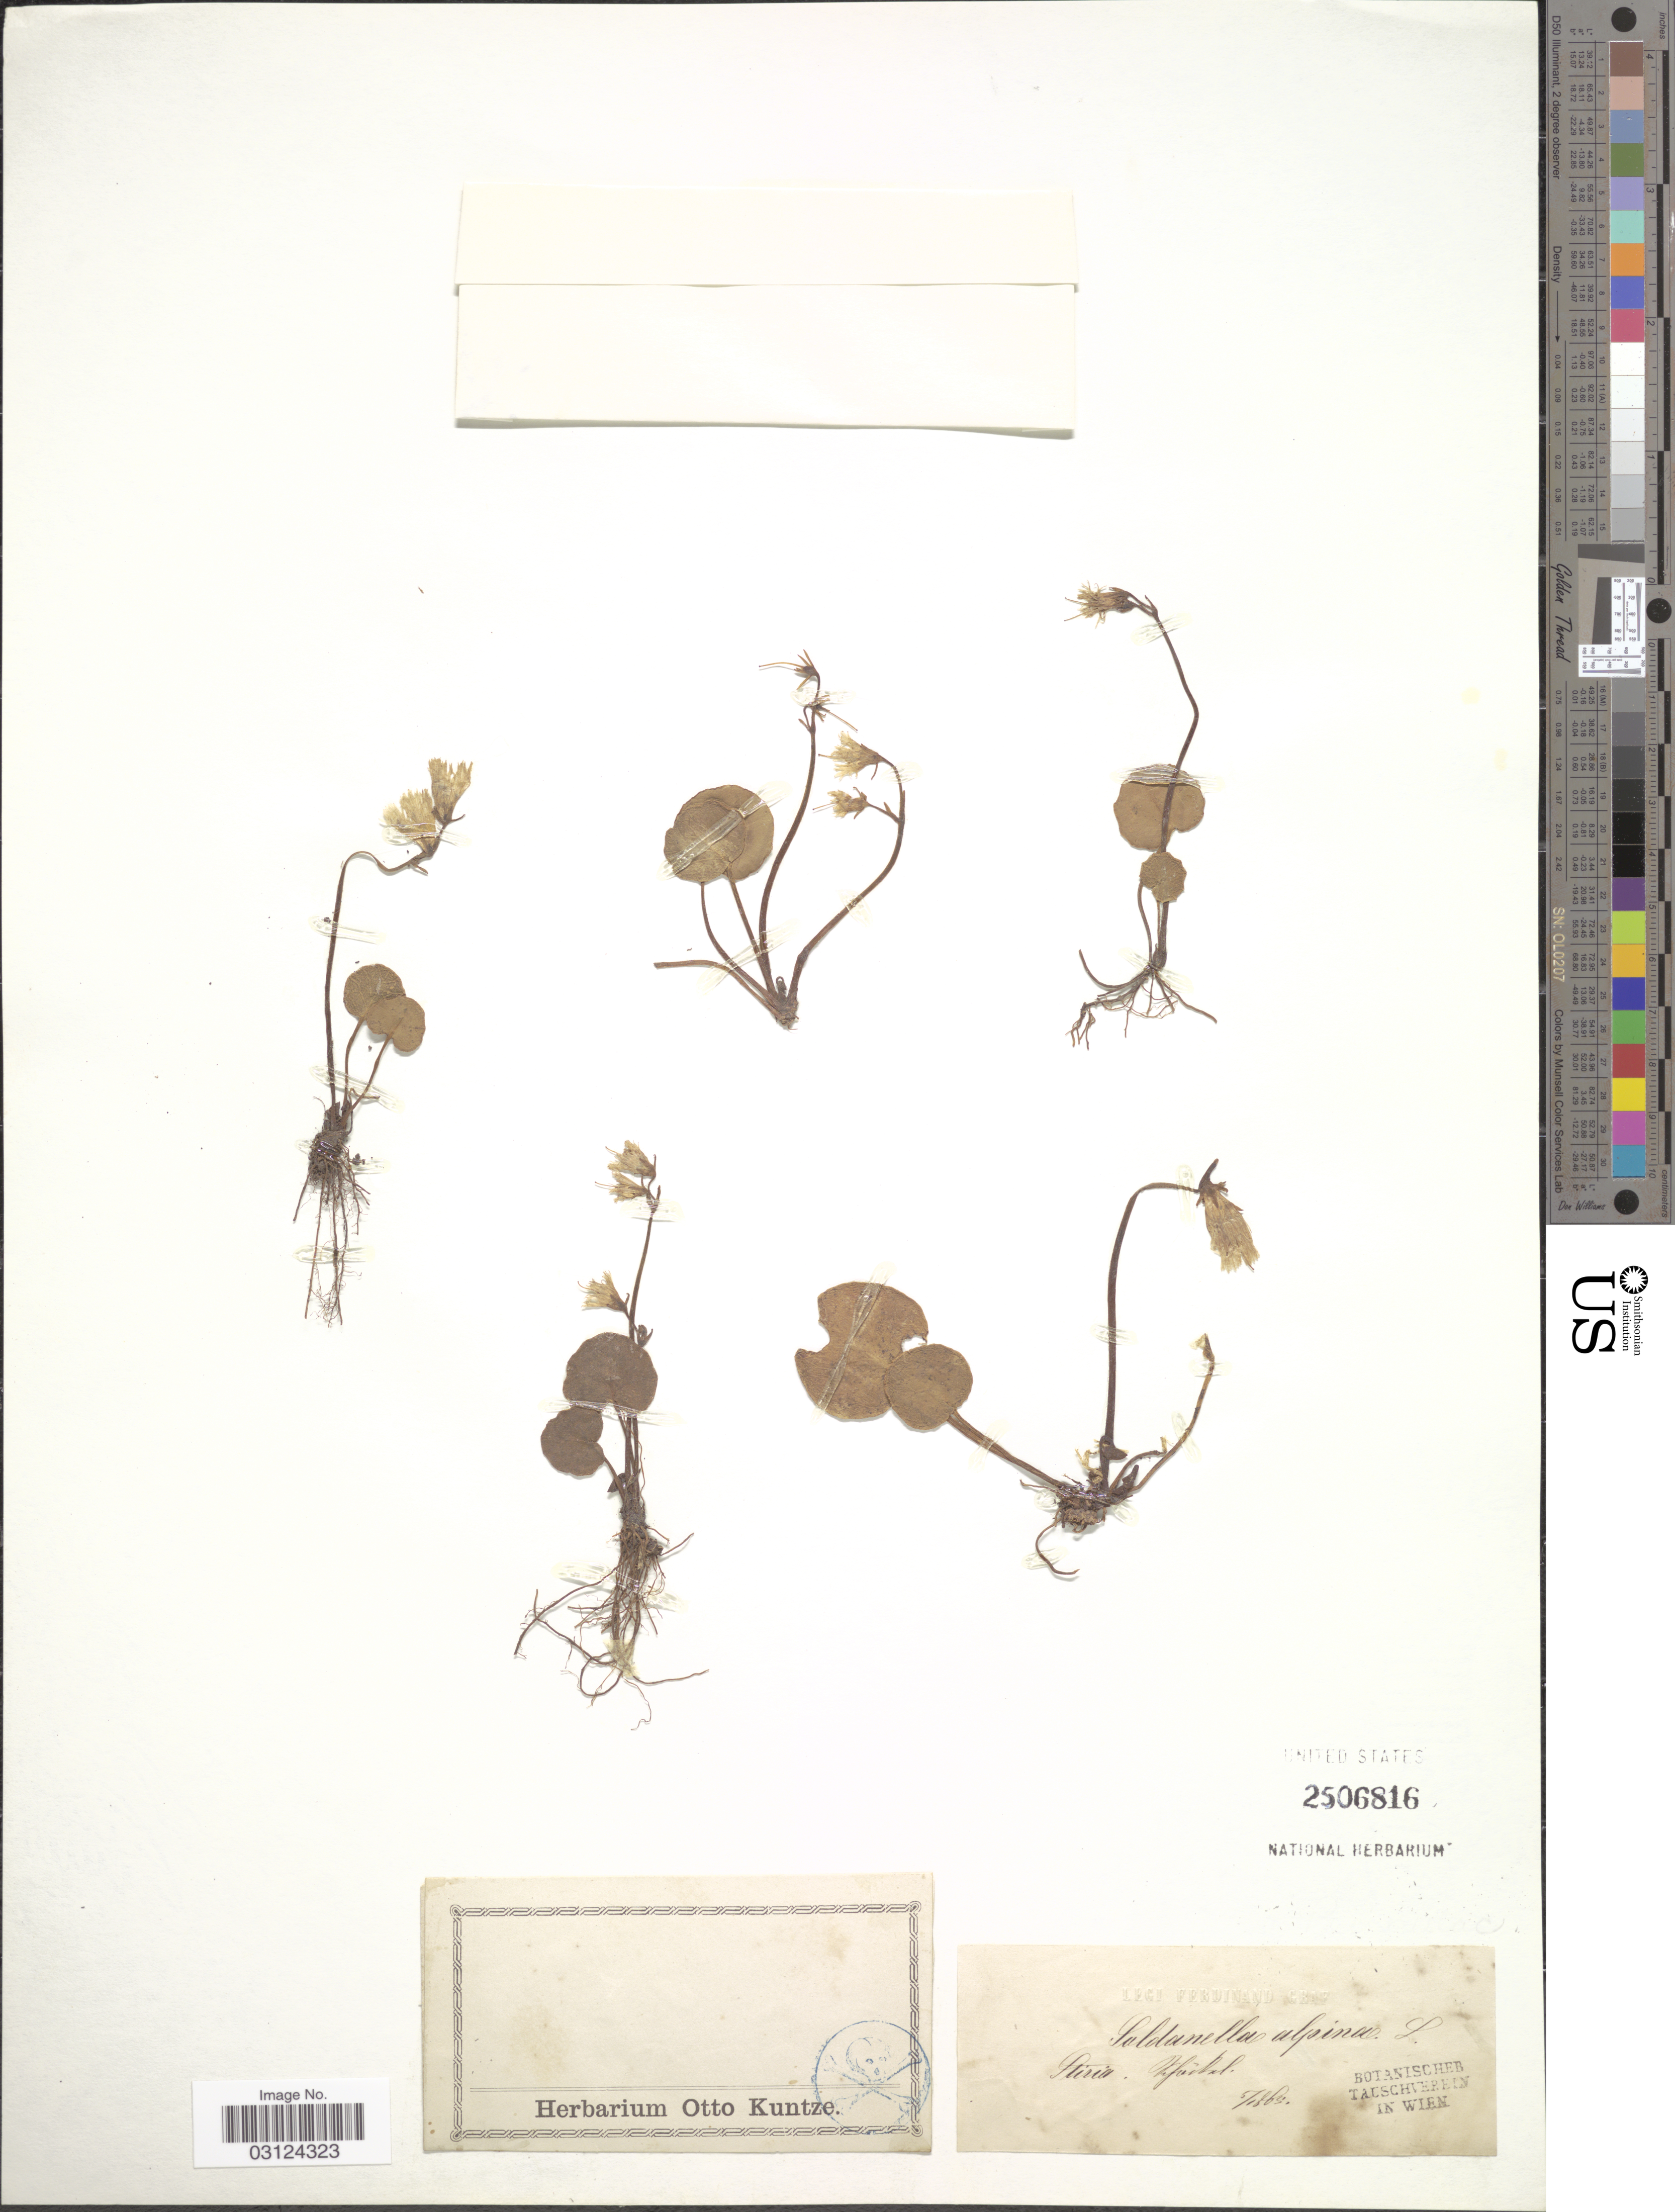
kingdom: Plantae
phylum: Tracheophyta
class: Magnoliopsida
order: Ericales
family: Primulaceae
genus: Soldanella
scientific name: Soldanella alpina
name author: L.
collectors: F. Graf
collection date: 1865-05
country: Austria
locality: Stiria, [illegible text].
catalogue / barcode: US 2506816